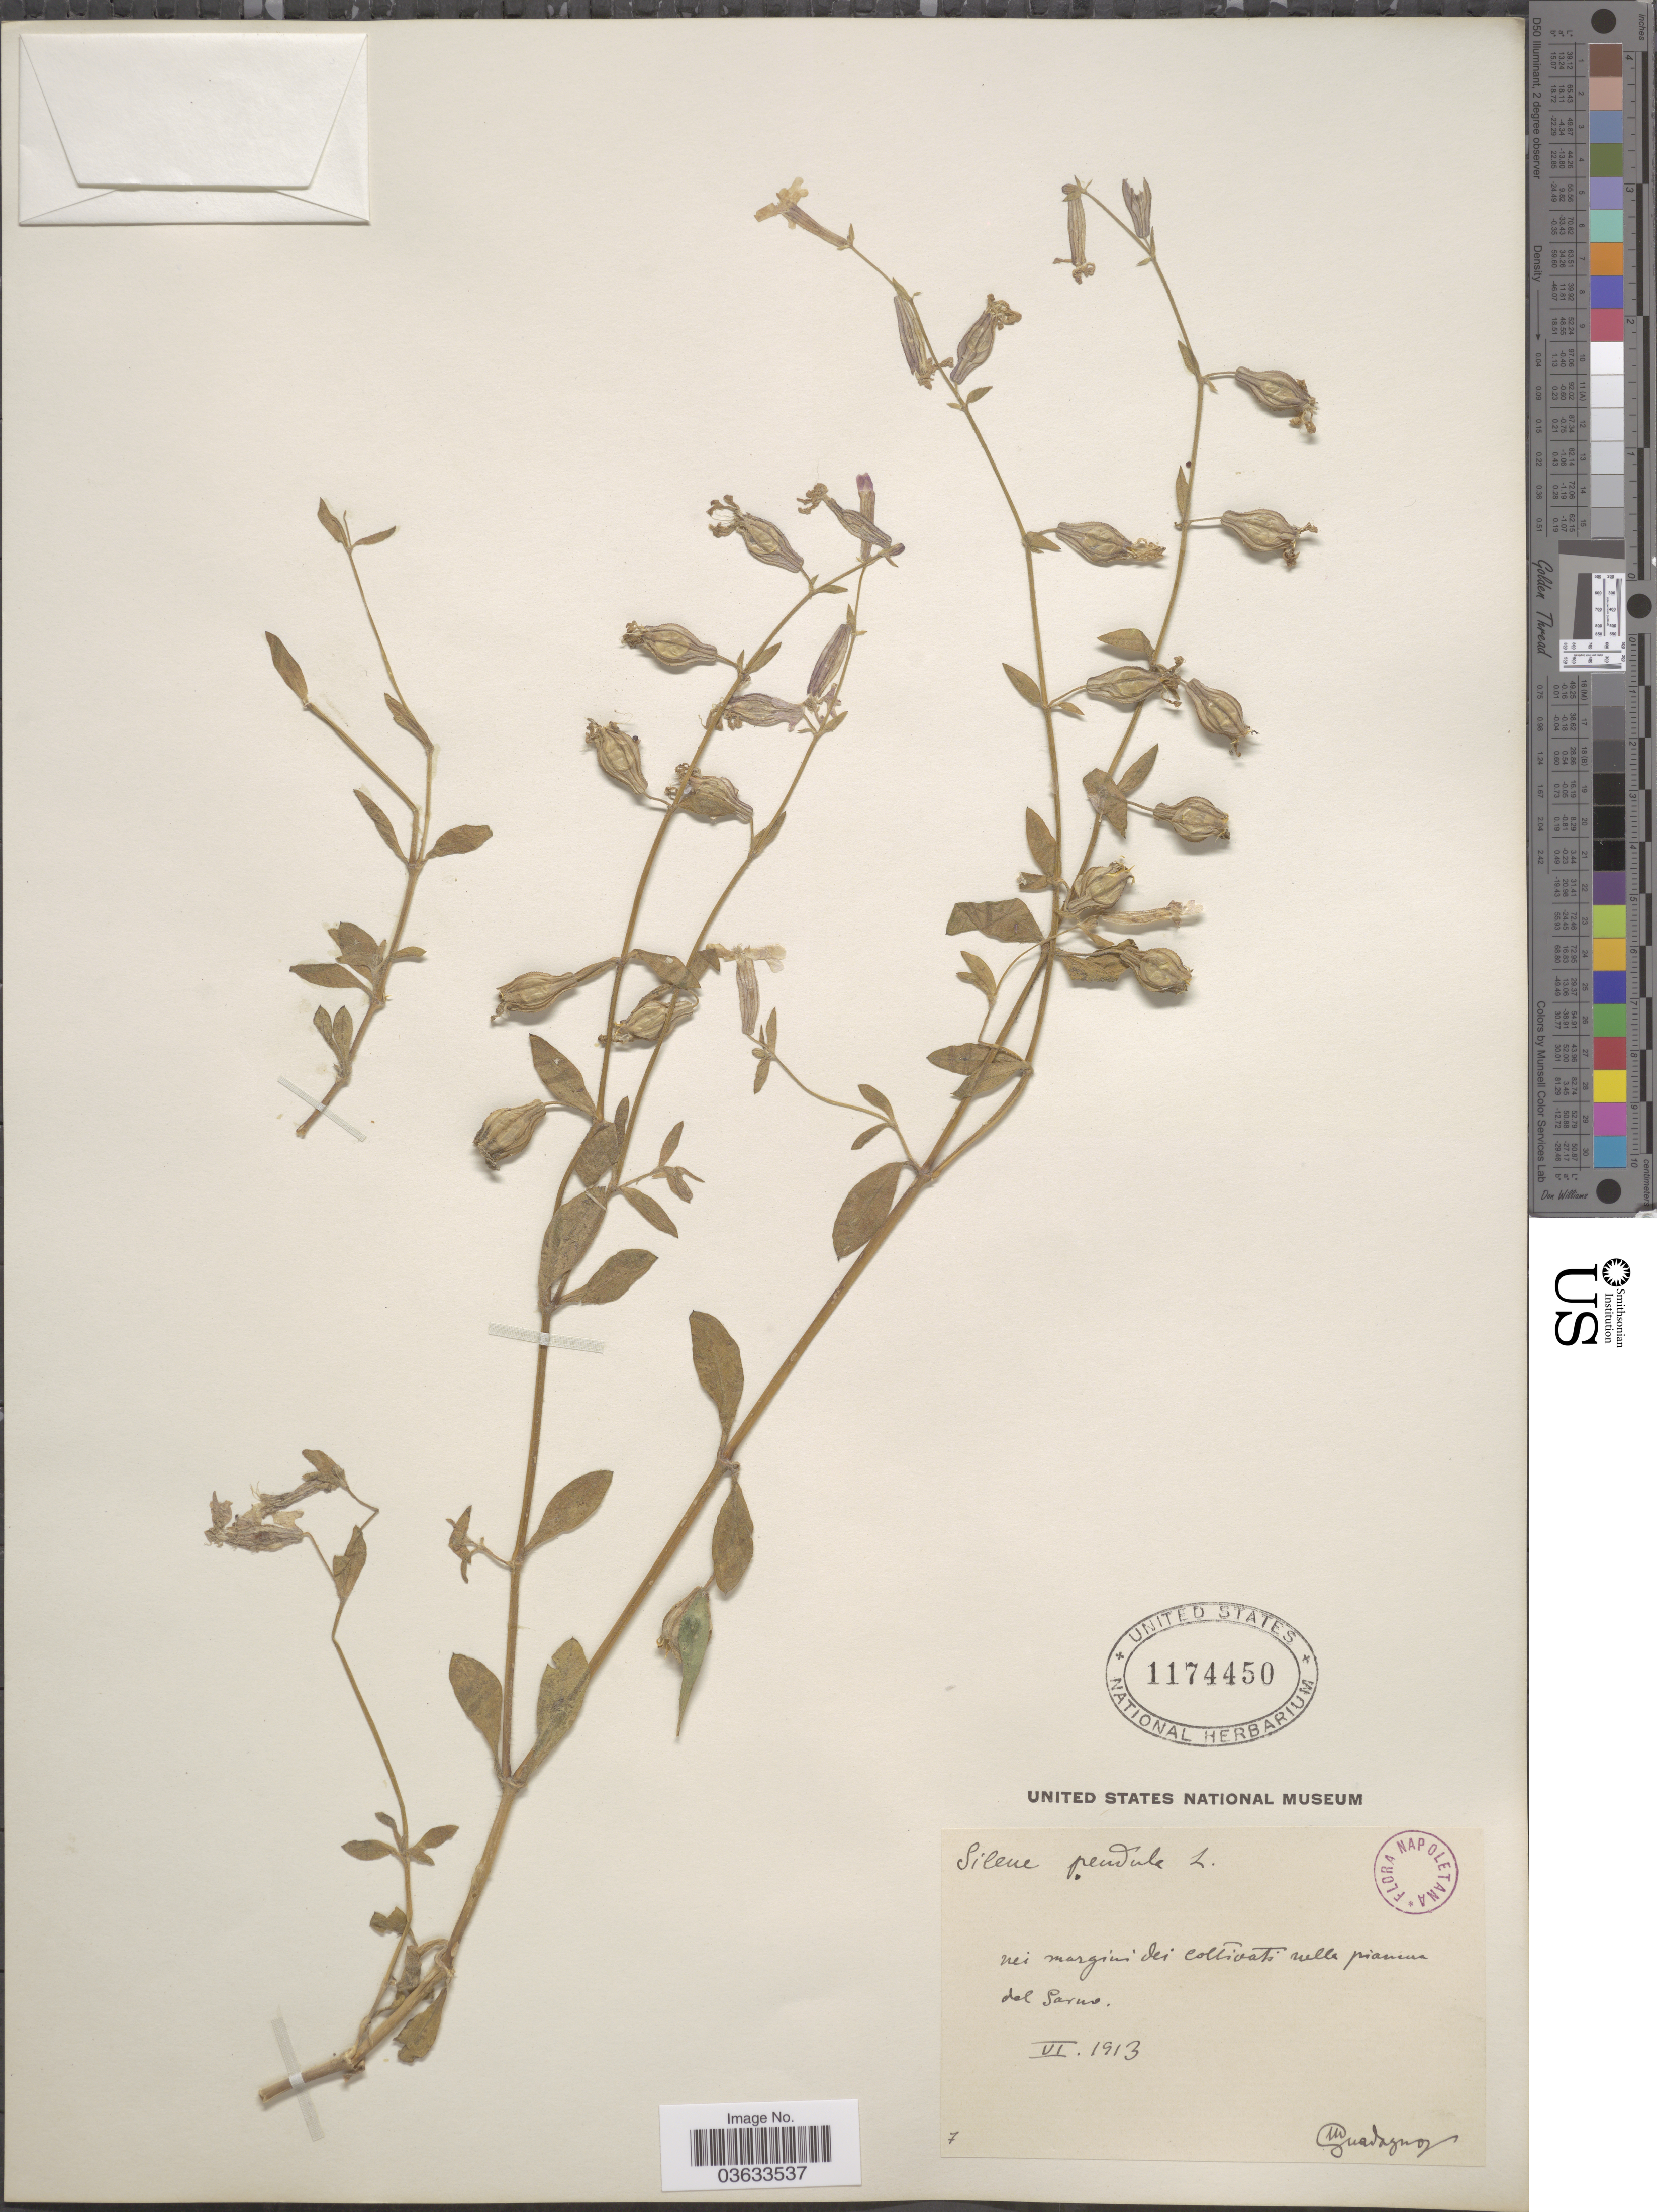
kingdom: Plantae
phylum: Tracheophyta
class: Magnoliopsida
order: Caryophyllales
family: Caryophyllaceae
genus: Silene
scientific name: Silene pendula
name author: L.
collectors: M. Guadagno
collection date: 1913-06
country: Italy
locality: Nei margini dei coltivati nella pianura del Sarno.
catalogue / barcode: US 1174450